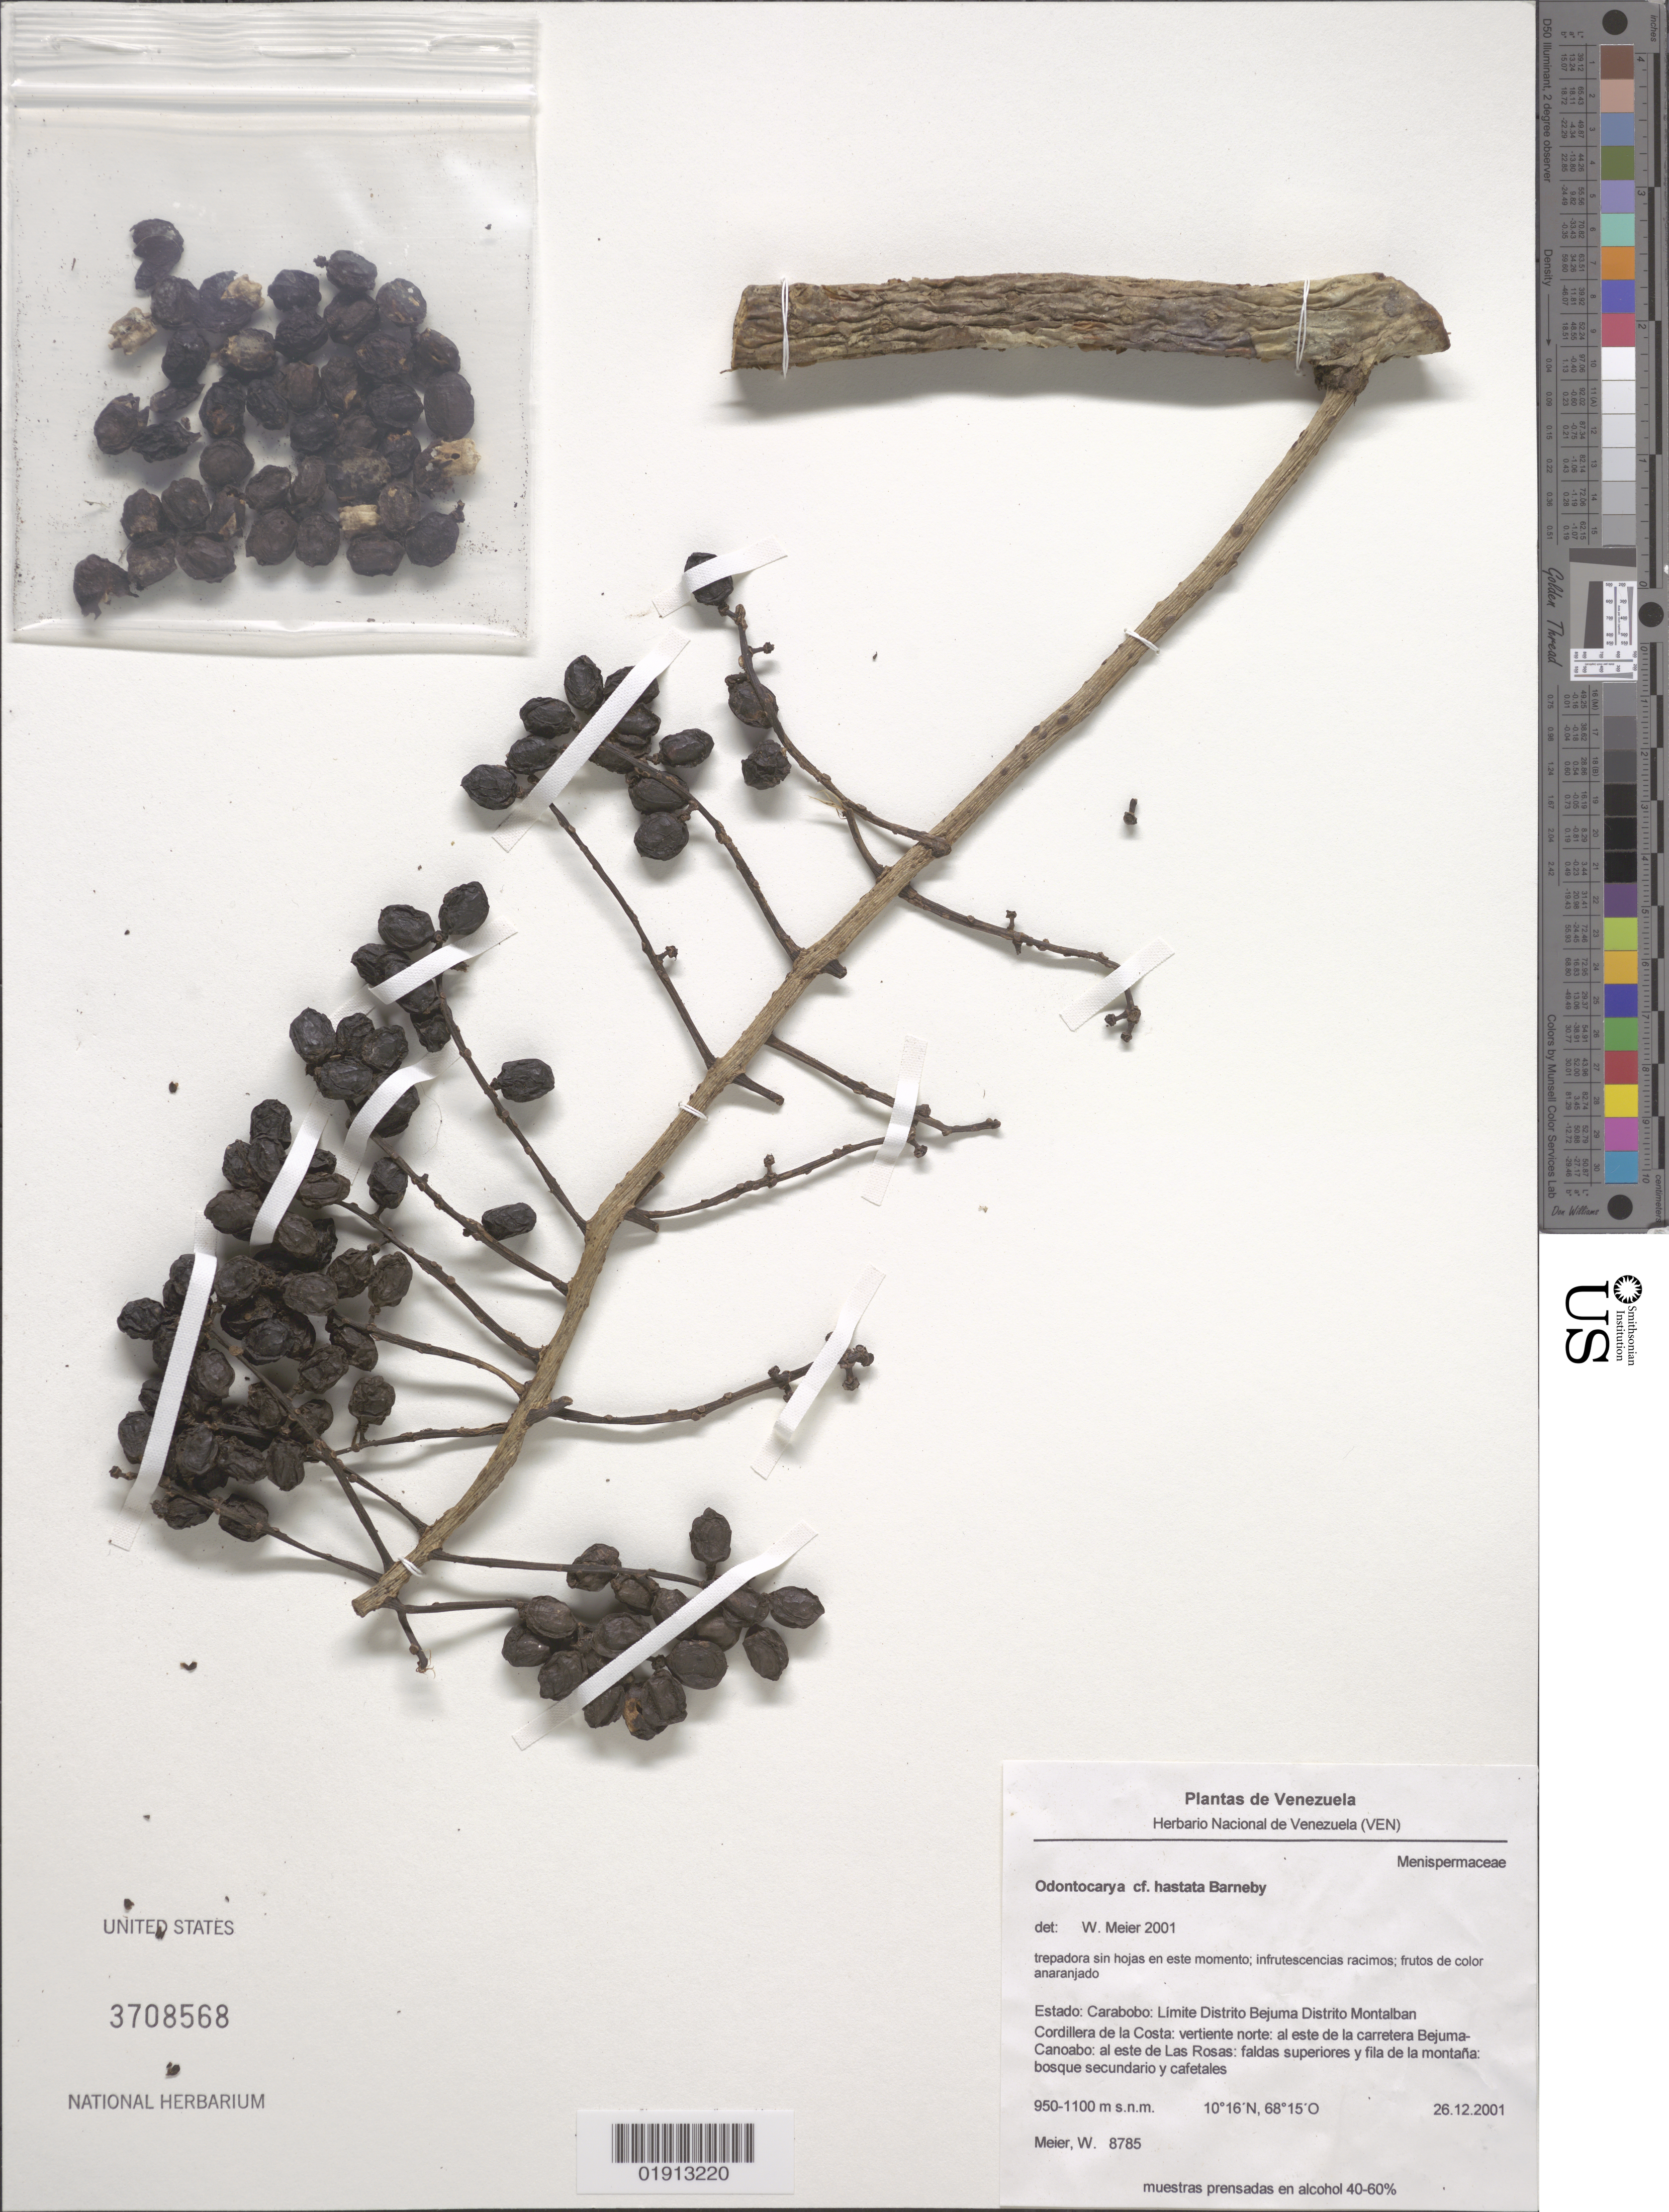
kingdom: Plantae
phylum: Tracheophyta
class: Magnoliopsida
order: Ranunculales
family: Menispermaceae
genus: Odontocarya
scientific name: Odontocarya hastata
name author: Barneby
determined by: Meier, Winfried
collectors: W. Meier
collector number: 8785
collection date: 2001-12-26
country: Venezuela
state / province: Carabobo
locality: Limite Distrito Bejuma Distrito Montalban. Cordillera de la Costa: vertiente norte: al este de la carretera Bejuma Canoabo: al este de Las Rosas: faldas superiores y fila de la montana: bosque secundario y cafetales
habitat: Bosque secundario y cafetales.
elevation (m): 950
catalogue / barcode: US 3708568